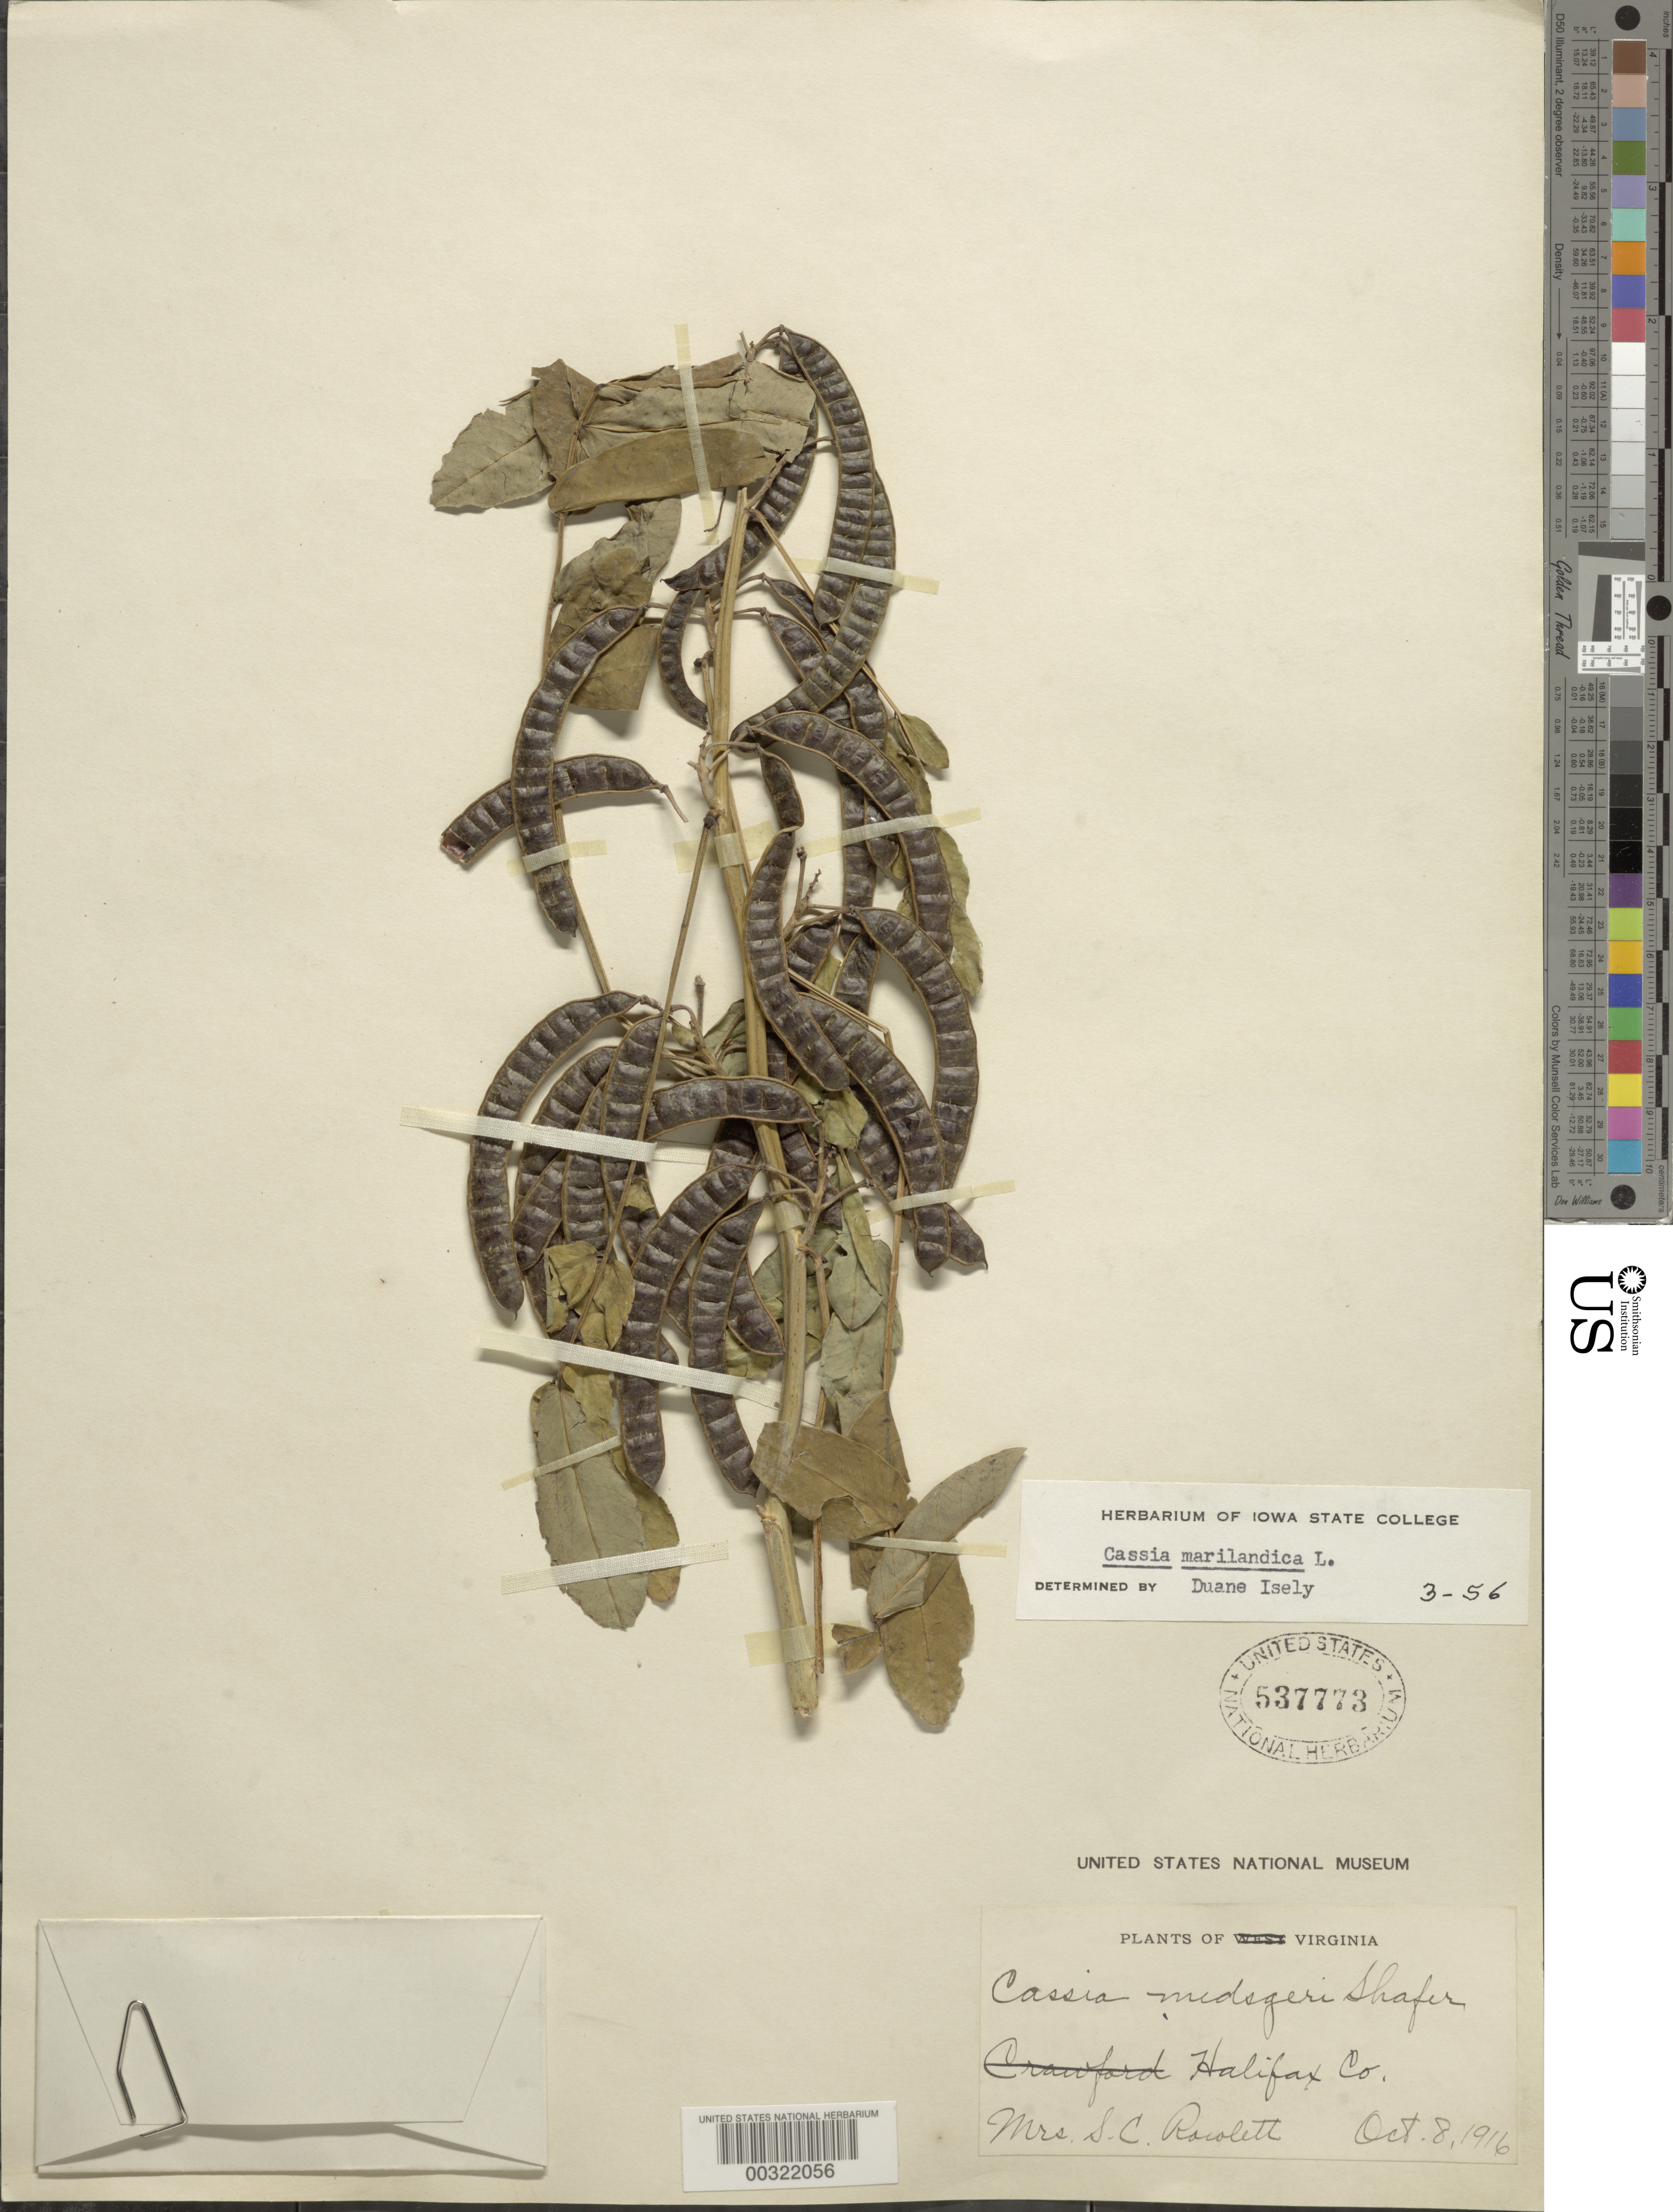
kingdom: Plantae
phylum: Tracheophyta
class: Magnoliopsida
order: Fabales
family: Fabaceae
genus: Senna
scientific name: Senna marilandica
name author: (L.) Link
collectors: S. Rowlett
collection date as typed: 08 Oct 1916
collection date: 1916-10-08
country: United States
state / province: Virginia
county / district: Halifax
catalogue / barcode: US 537773